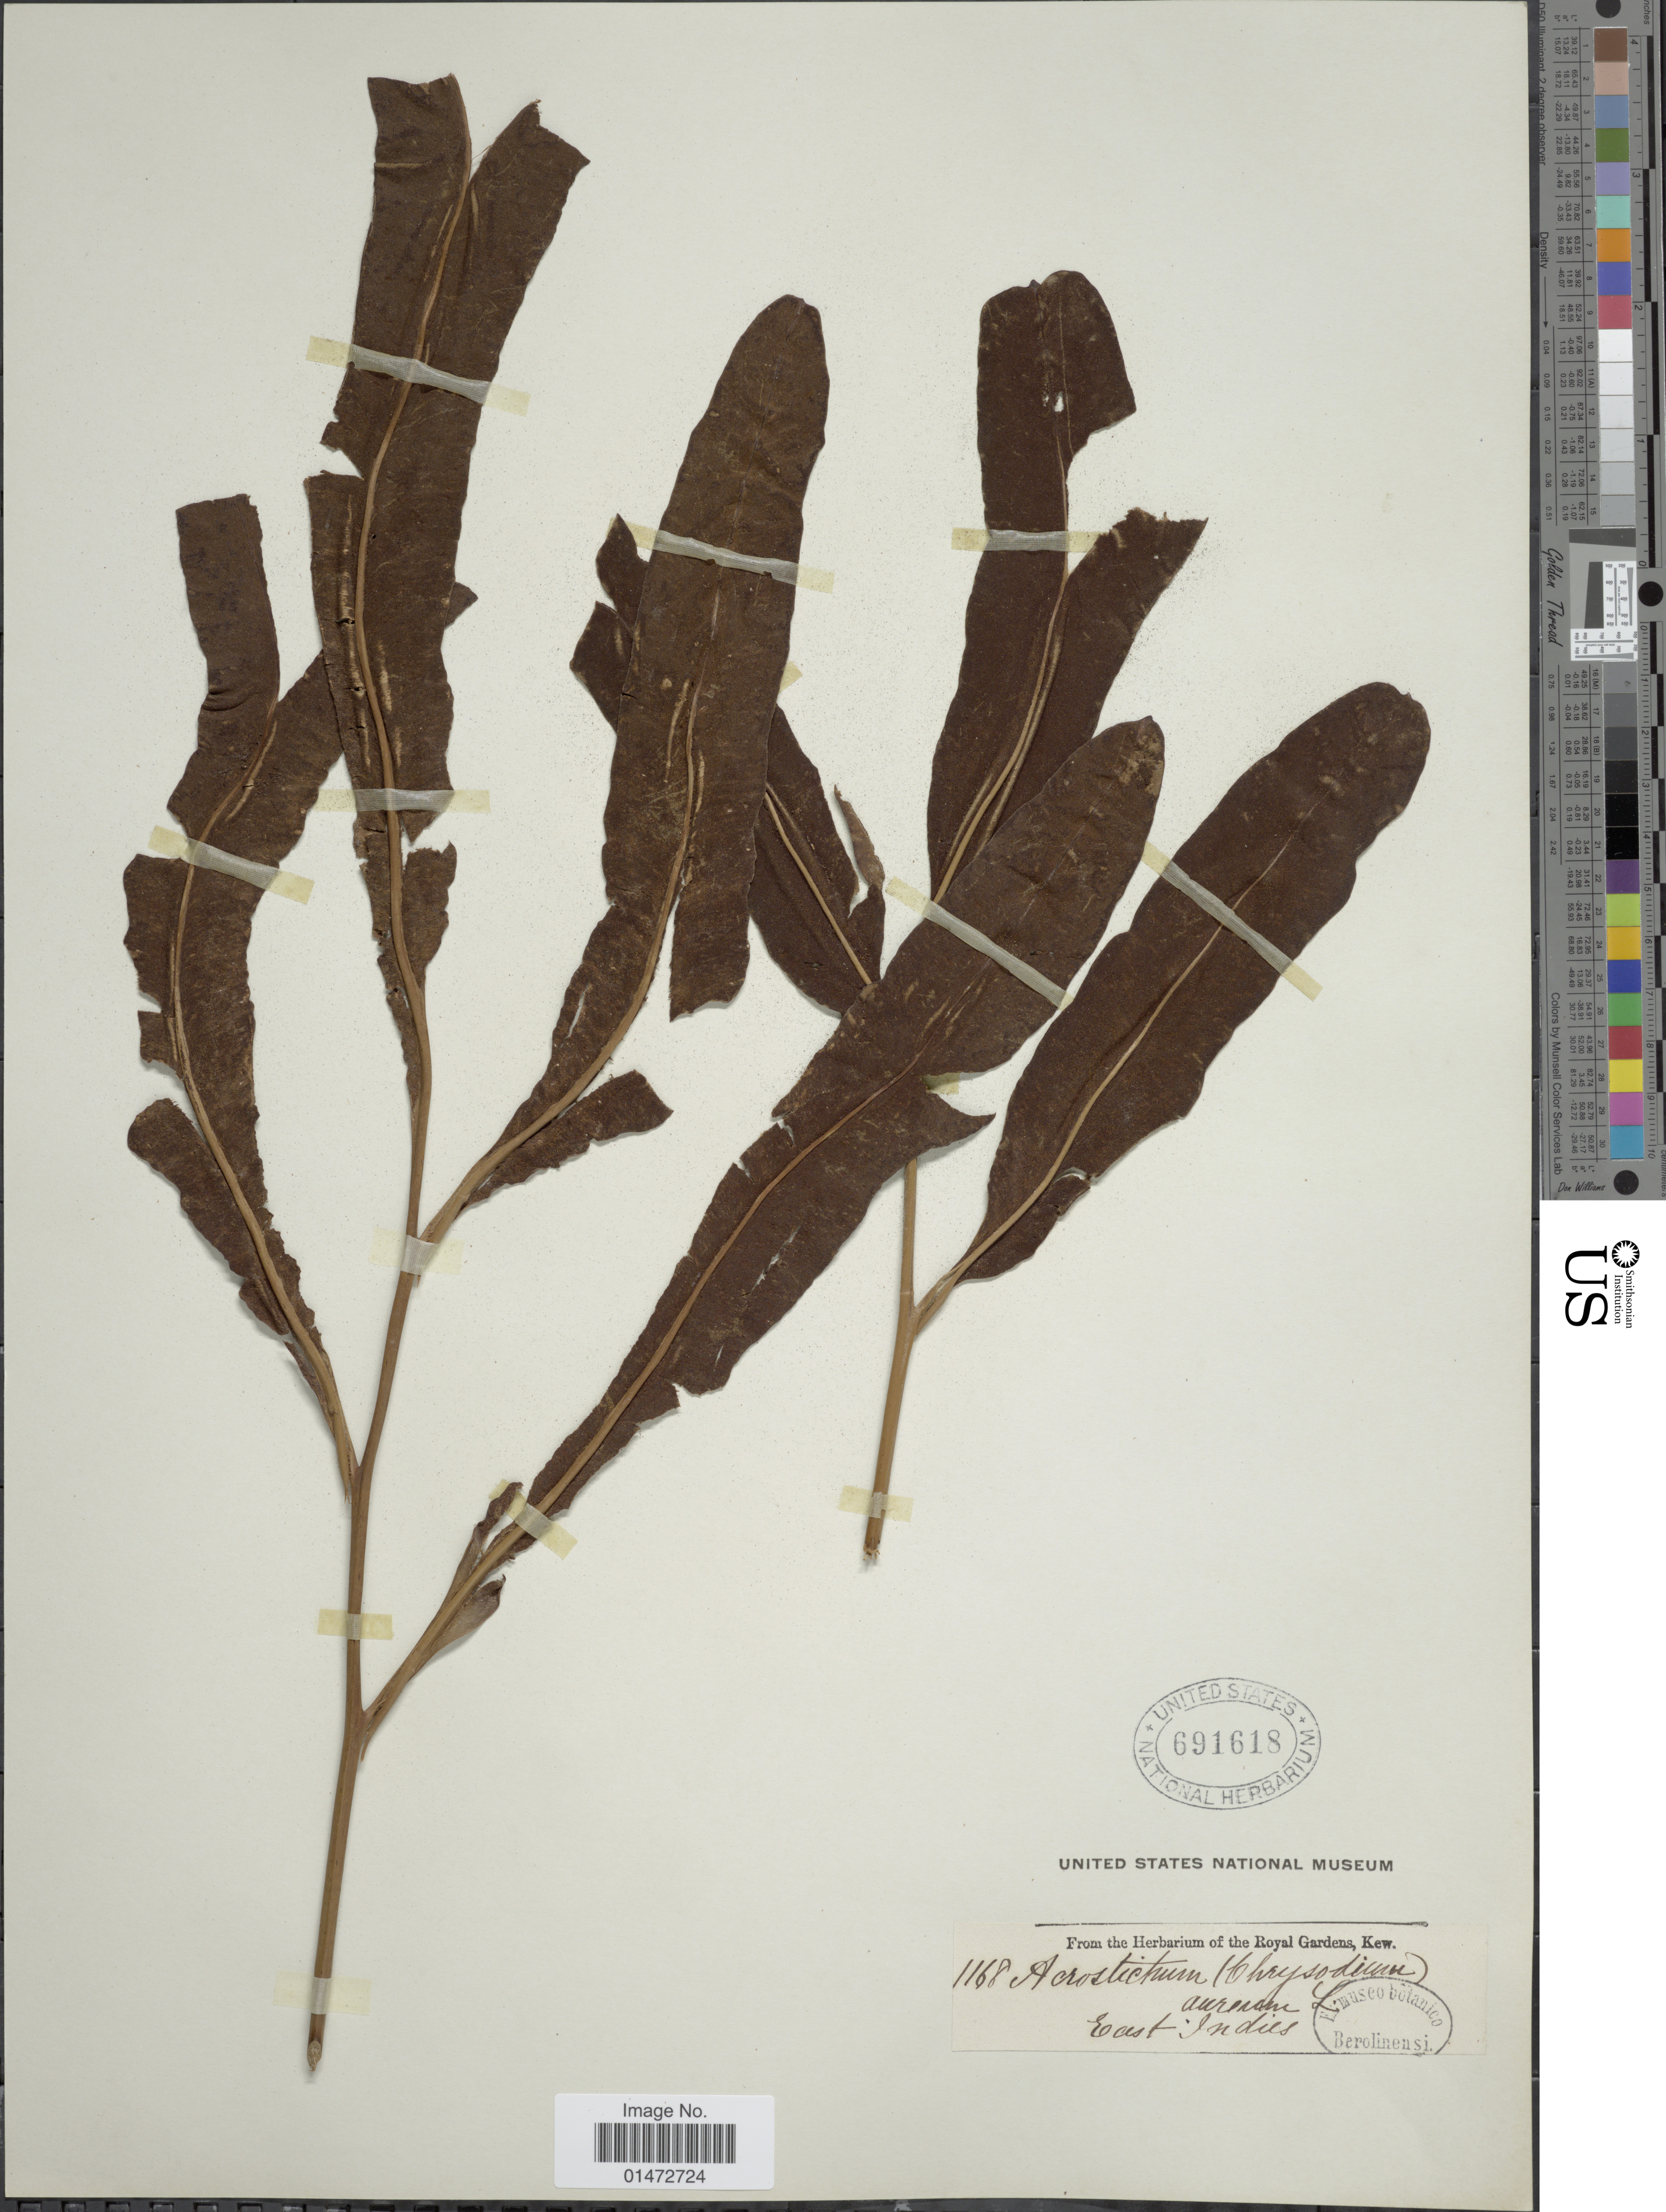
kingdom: Plantae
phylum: Tracheophyta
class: Polypodiopsida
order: Polypodiales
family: Pteridaceae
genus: Acrostichum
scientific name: Acrostichum aureum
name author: L.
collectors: ex herb. Kew Royal Gardens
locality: East Indies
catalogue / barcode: US 691618